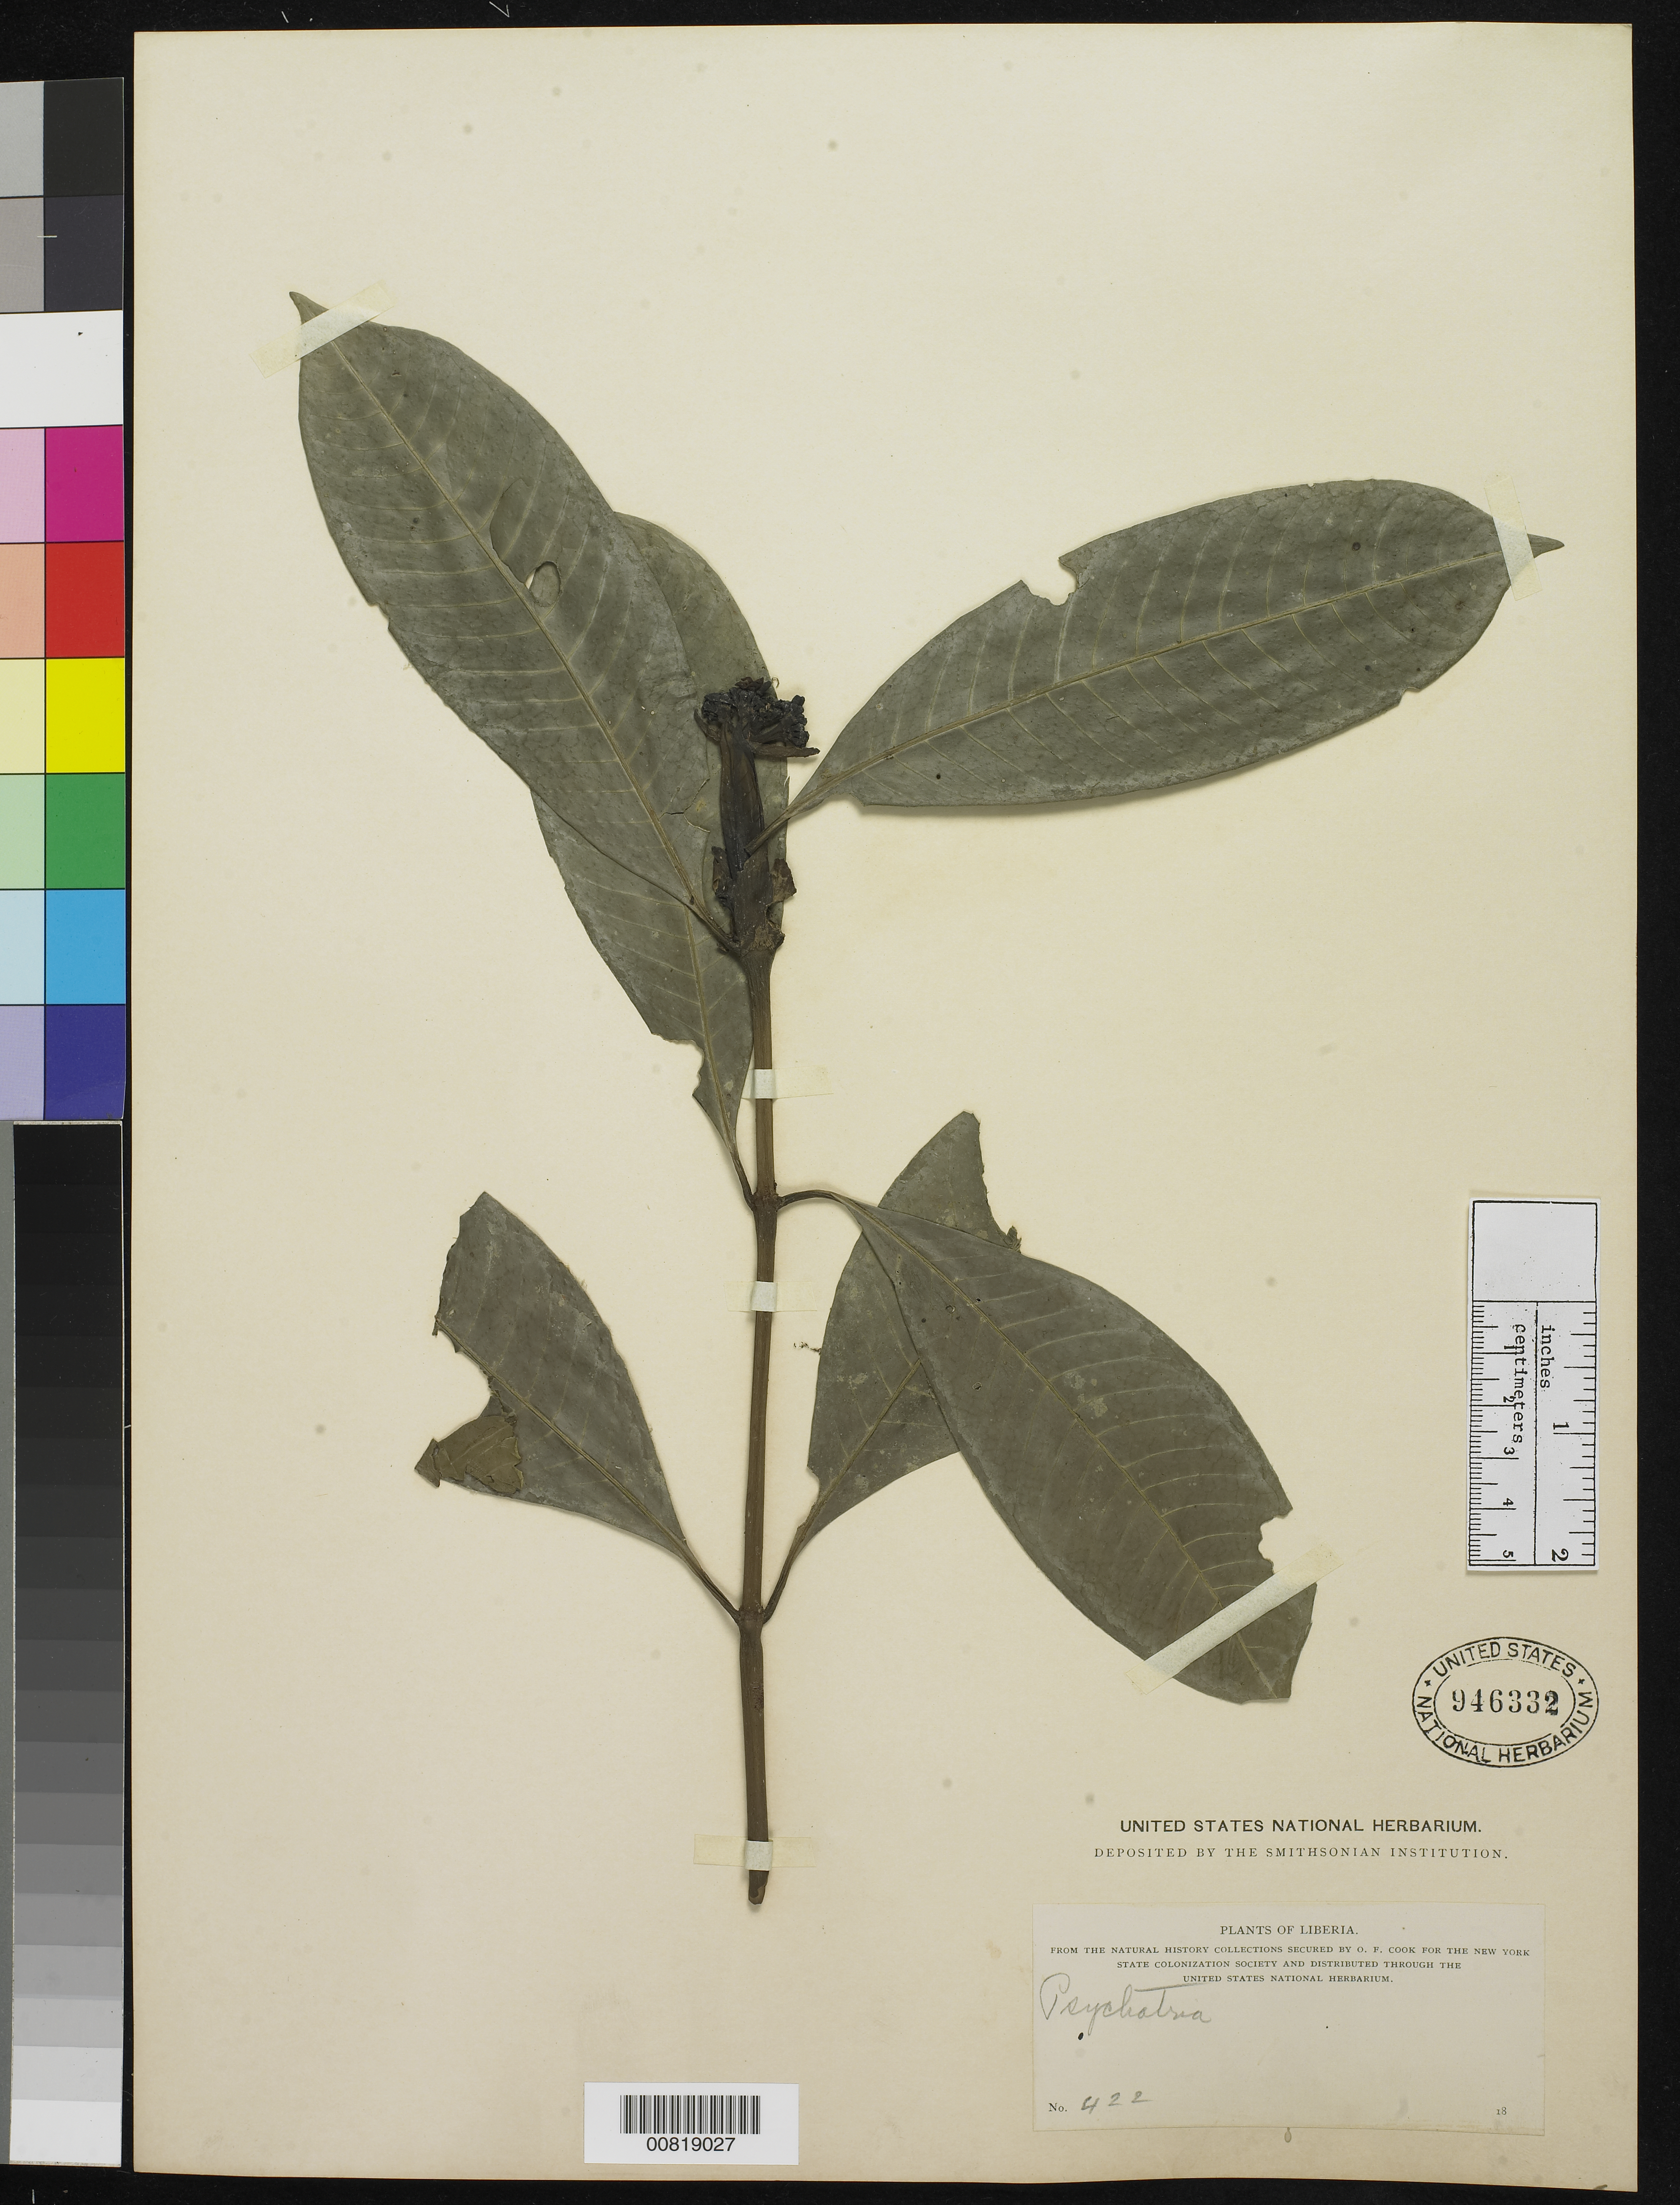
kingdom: Plantae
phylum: Tracheophyta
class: Magnoliopsida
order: Gentianales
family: Rubiaceae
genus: Psychotria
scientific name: Psychotria sp.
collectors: O. F. Cook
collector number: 422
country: Liberia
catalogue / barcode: US 946332